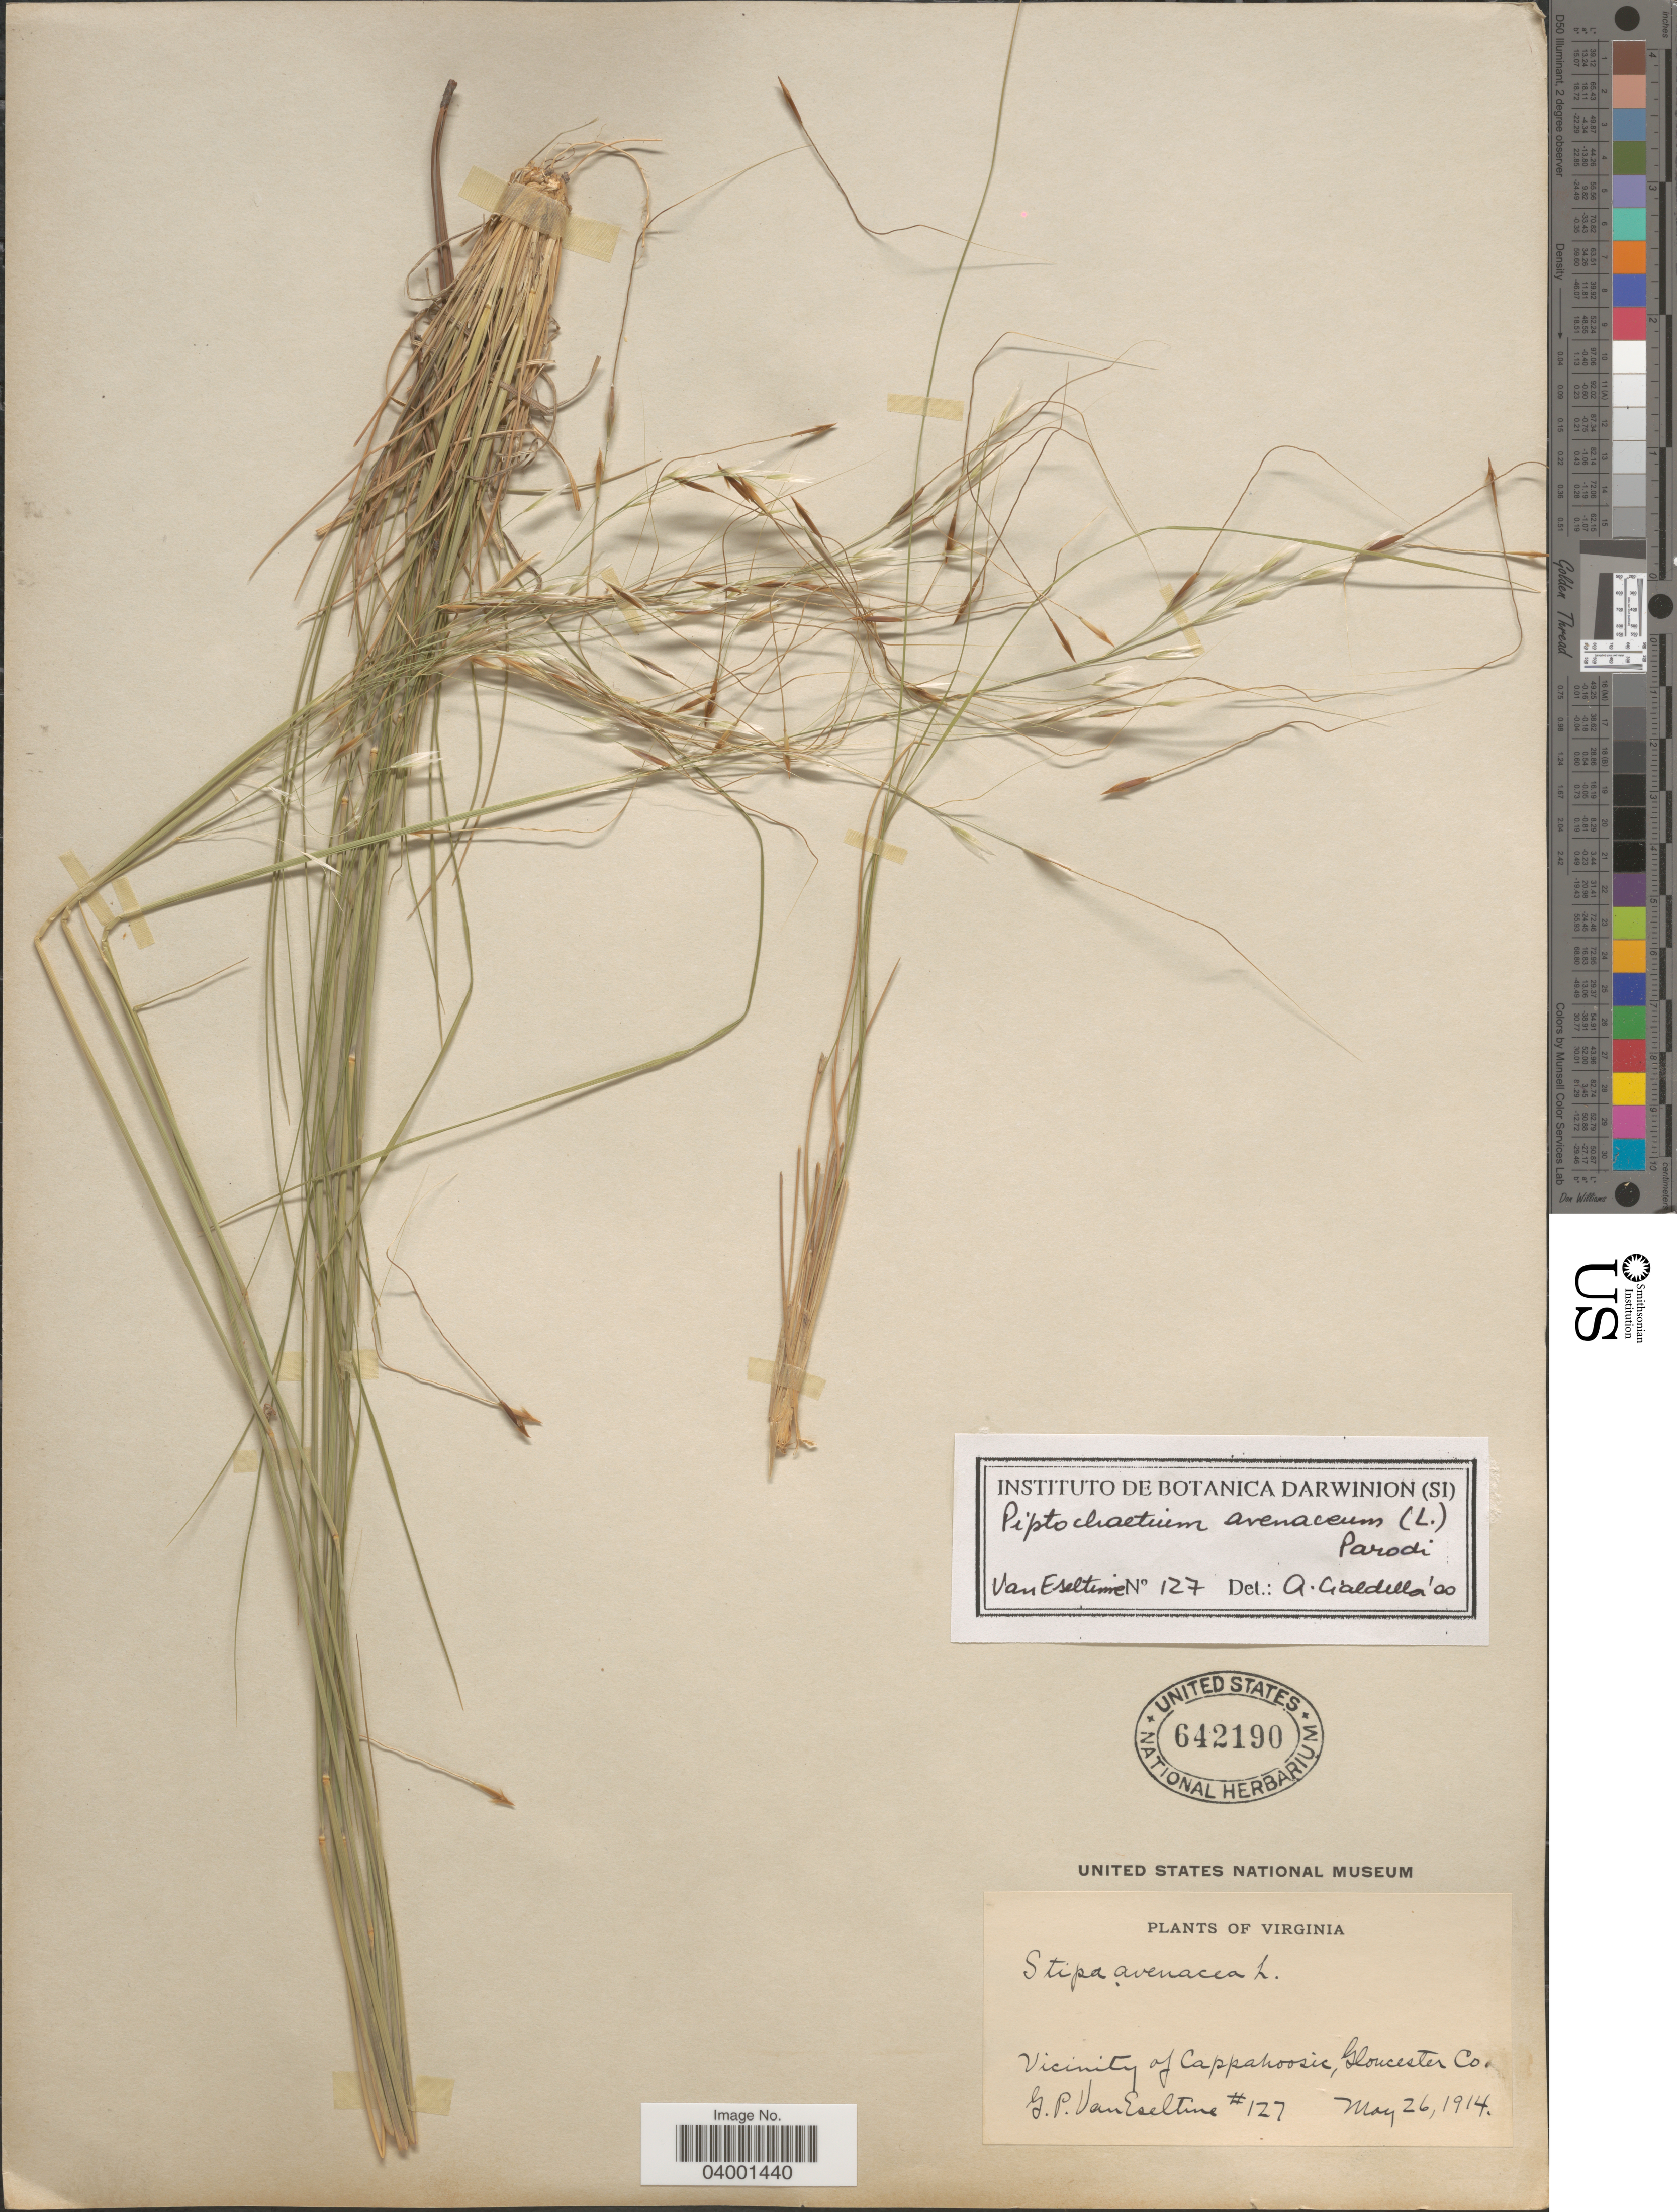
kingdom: Plantae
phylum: Tracheophyta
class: Liliopsida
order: Poales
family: Poaceae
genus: Piptochaetium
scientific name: Piptochaetium avenaceum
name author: (L.) Parodi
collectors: G. P. Van Eseltine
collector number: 127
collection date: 1914-05-26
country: United States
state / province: Virginia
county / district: Gloucester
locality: Vicinity of Cappahoosic, Gloucester Co.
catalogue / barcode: US 642190